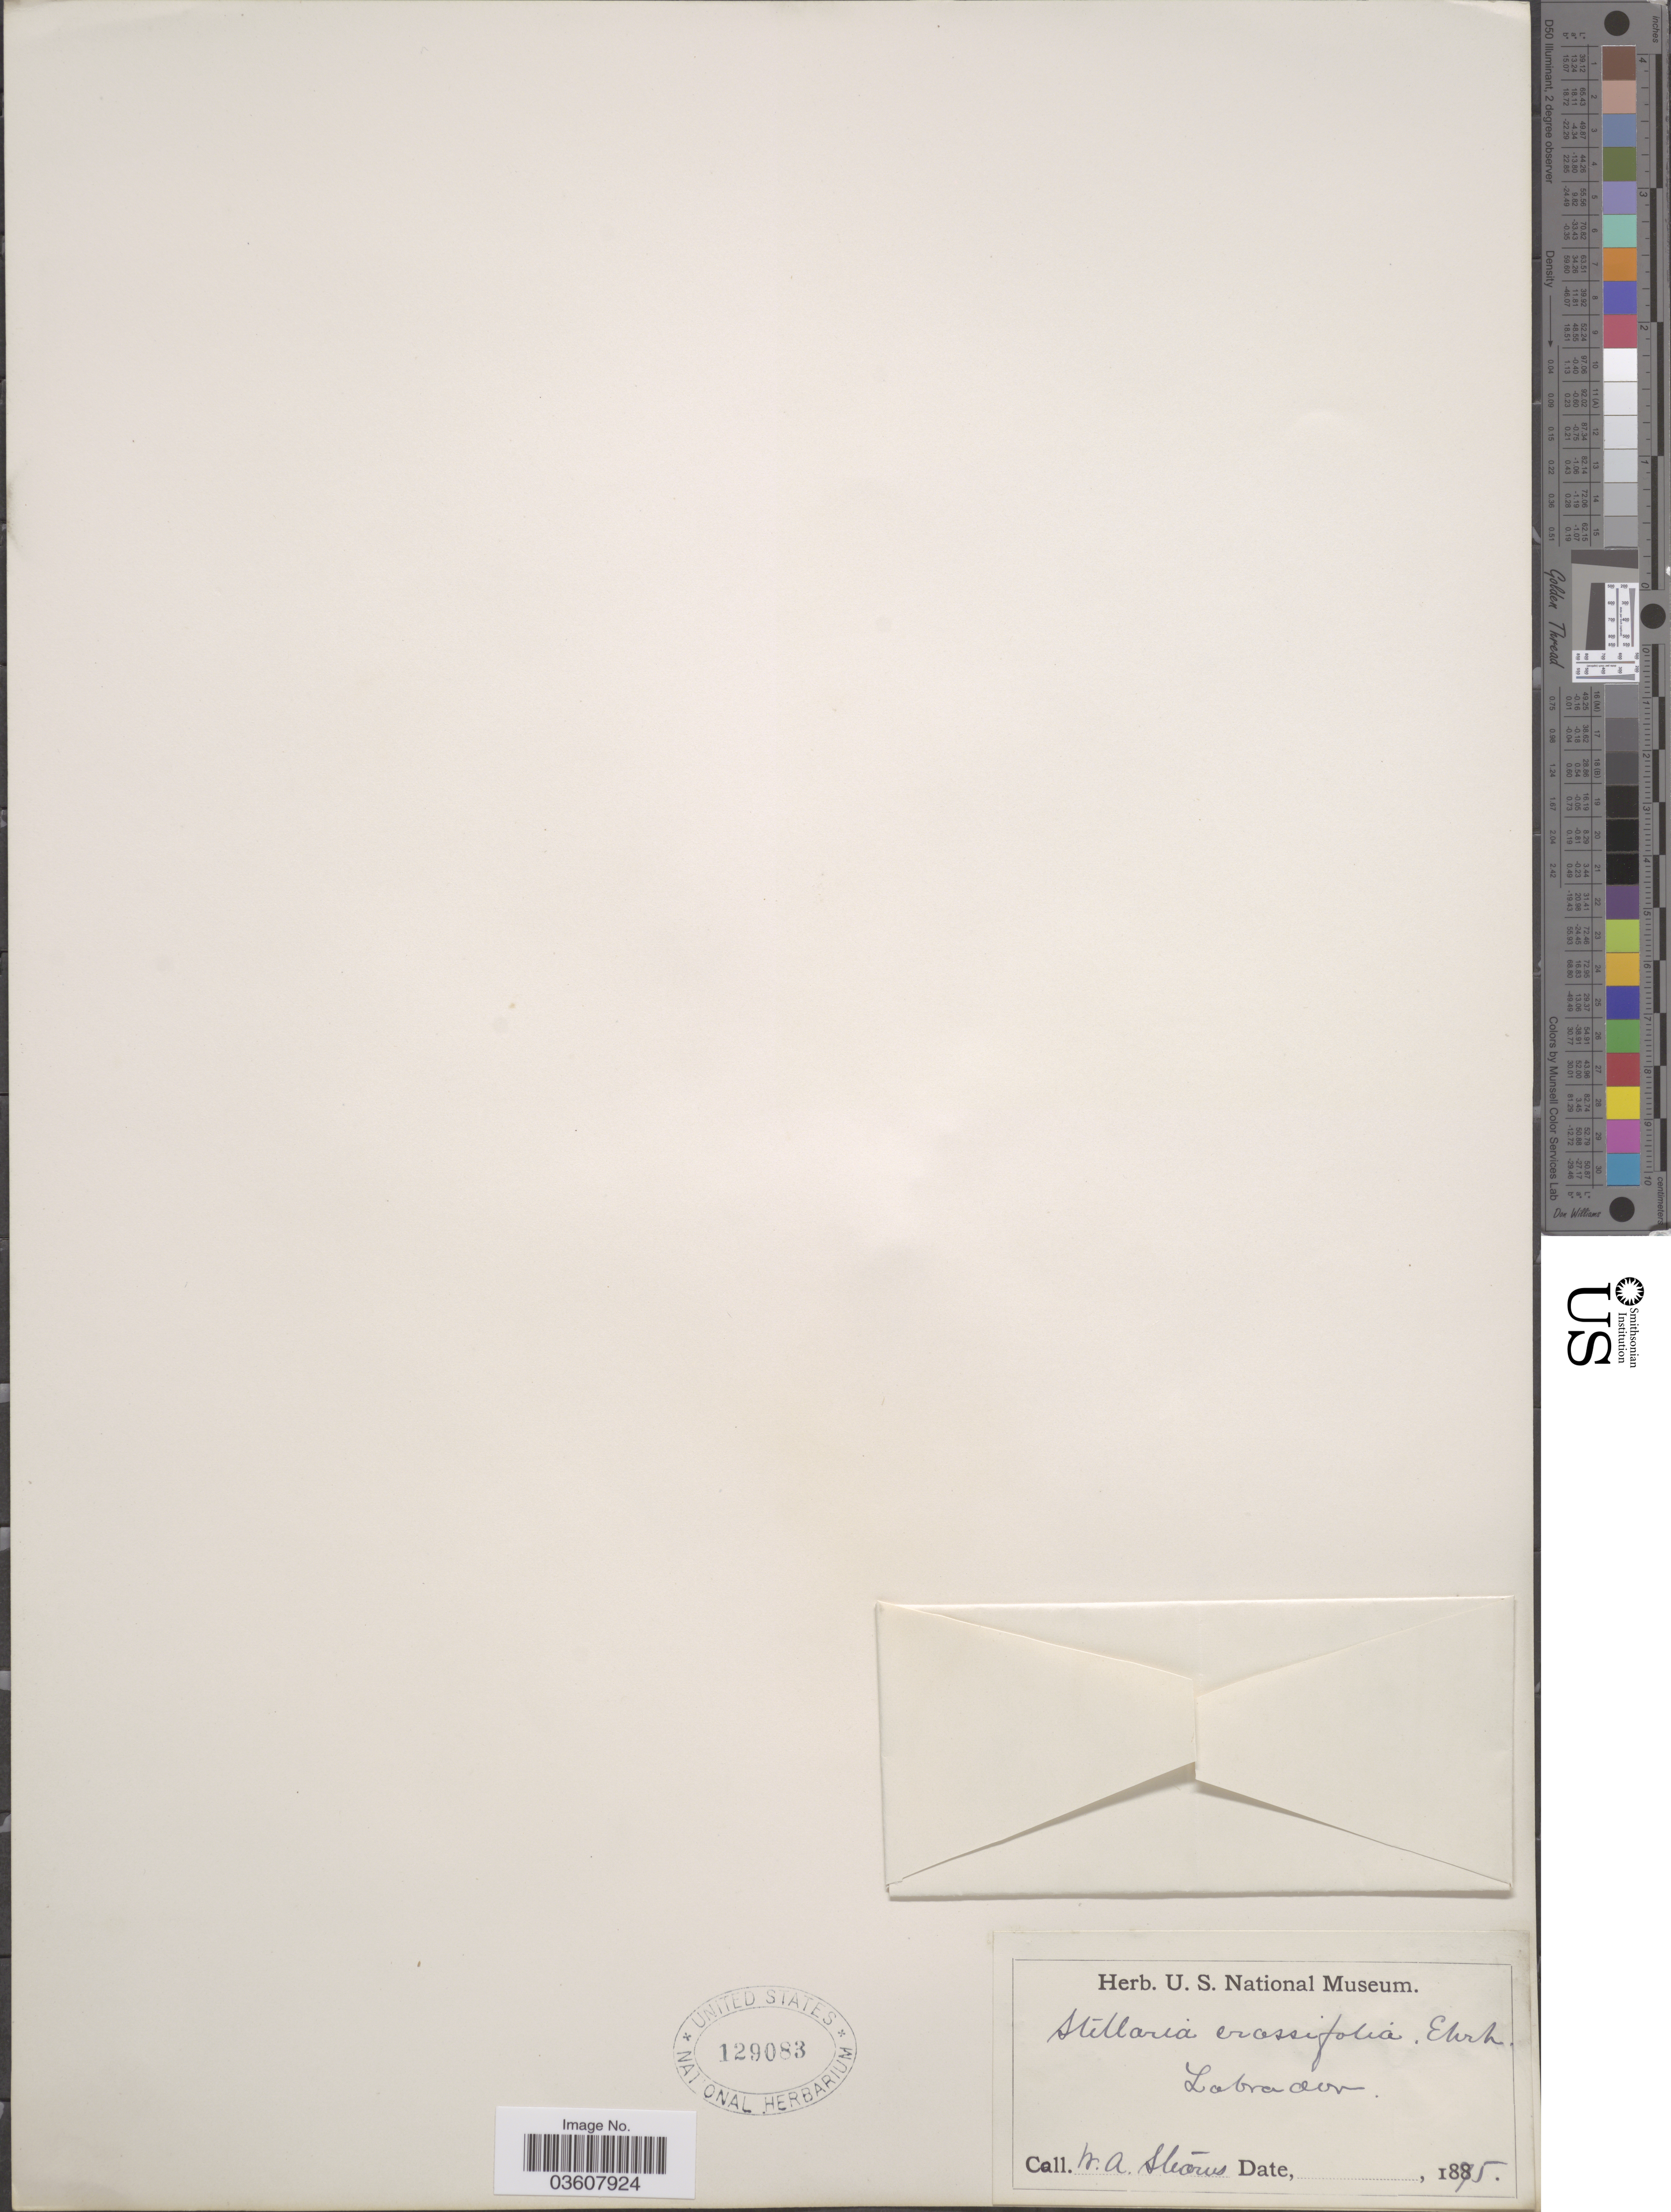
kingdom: Plantae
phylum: Tracheophyta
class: Magnoliopsida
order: Caryophyllales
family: Caryophyllaceae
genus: Stellaria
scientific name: Stellaria crassifolia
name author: Ehrh.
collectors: W. Stearns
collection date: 1875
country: Canada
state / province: Newfoundland and Labrador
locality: Labrador.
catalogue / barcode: US 129083